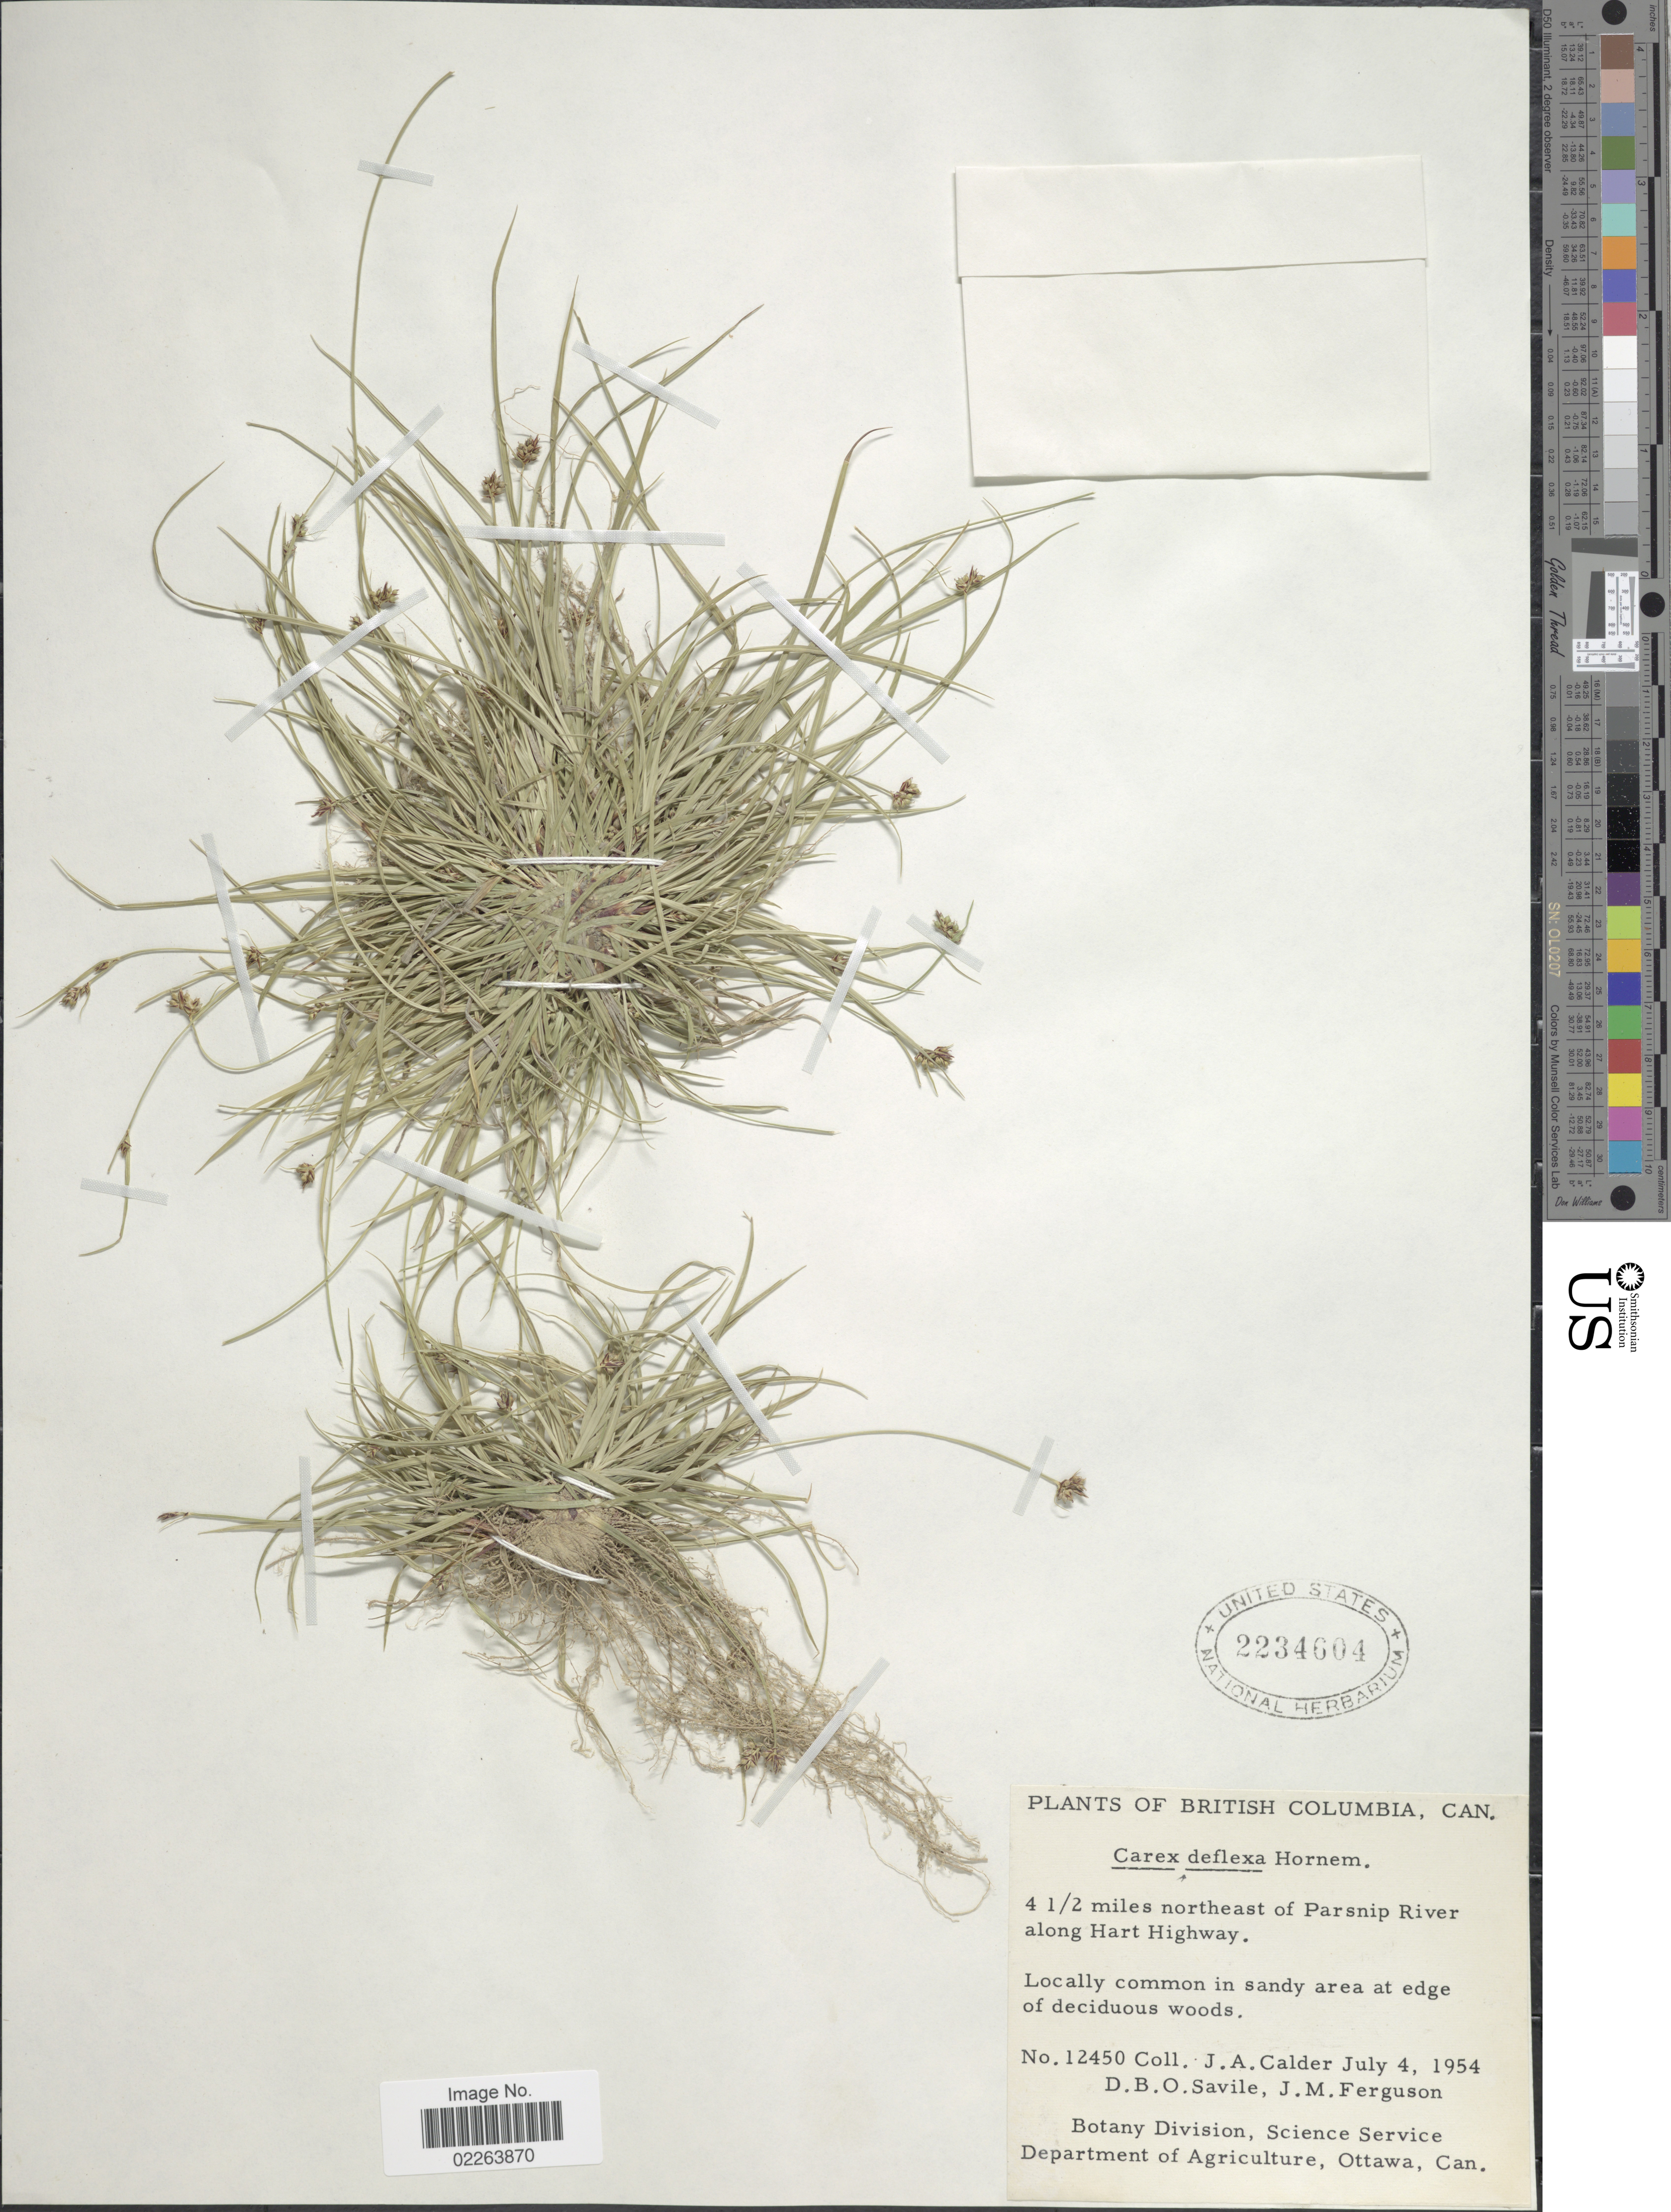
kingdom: Plantae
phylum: Tracheophyta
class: Liliopsida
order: Poales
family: Cyperaceae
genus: Carex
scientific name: Carex deflexa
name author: Hornem.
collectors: J. A. Calder, D. Savile & J. M. Ferguson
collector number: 12450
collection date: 1954-07-04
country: Canada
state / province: British Columbia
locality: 4½ miles northeast of Parsnip River along Hart Highway, Locally common in sandy area at edge of deciduous woods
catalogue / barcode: US 2234604